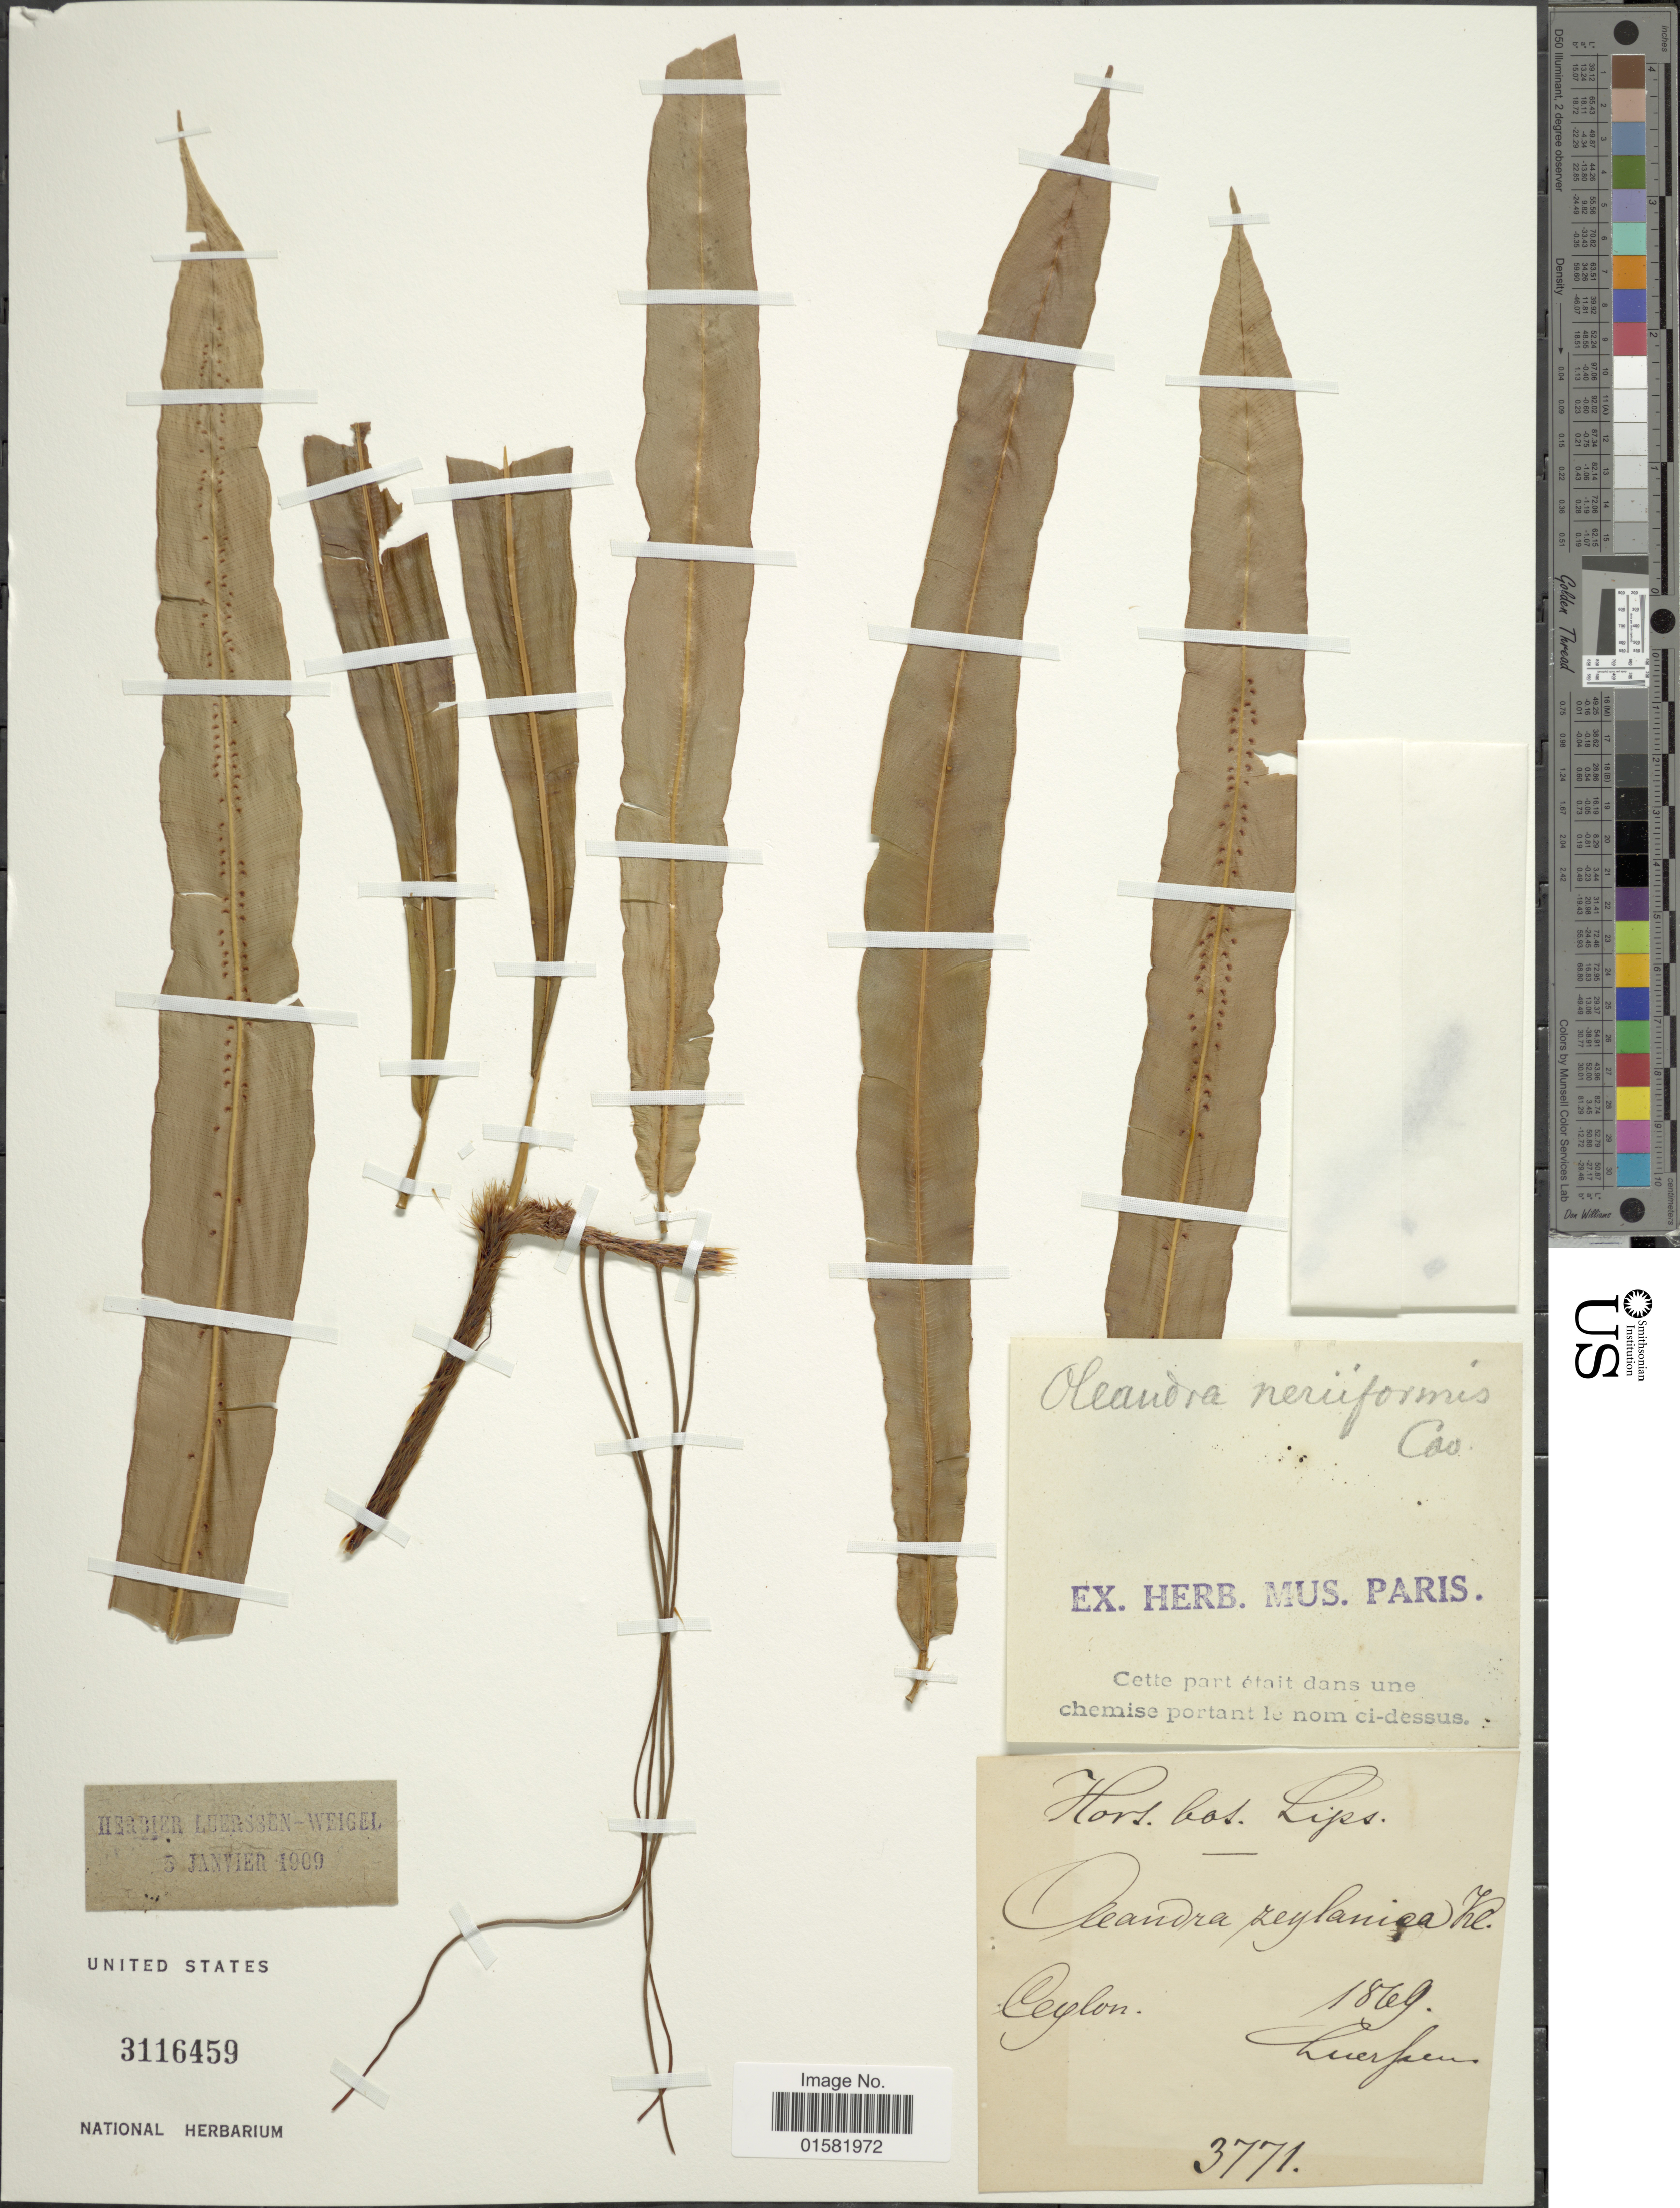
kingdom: Plantae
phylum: Tracheophyta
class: Polypodiopsida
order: Polypodiales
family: Oleandraceae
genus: Oleandra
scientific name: Oleandra neriiformis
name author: Cav.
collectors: Luerssen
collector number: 3771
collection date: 1869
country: Sri Lanka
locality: Ceylon.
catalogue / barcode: US 3116459